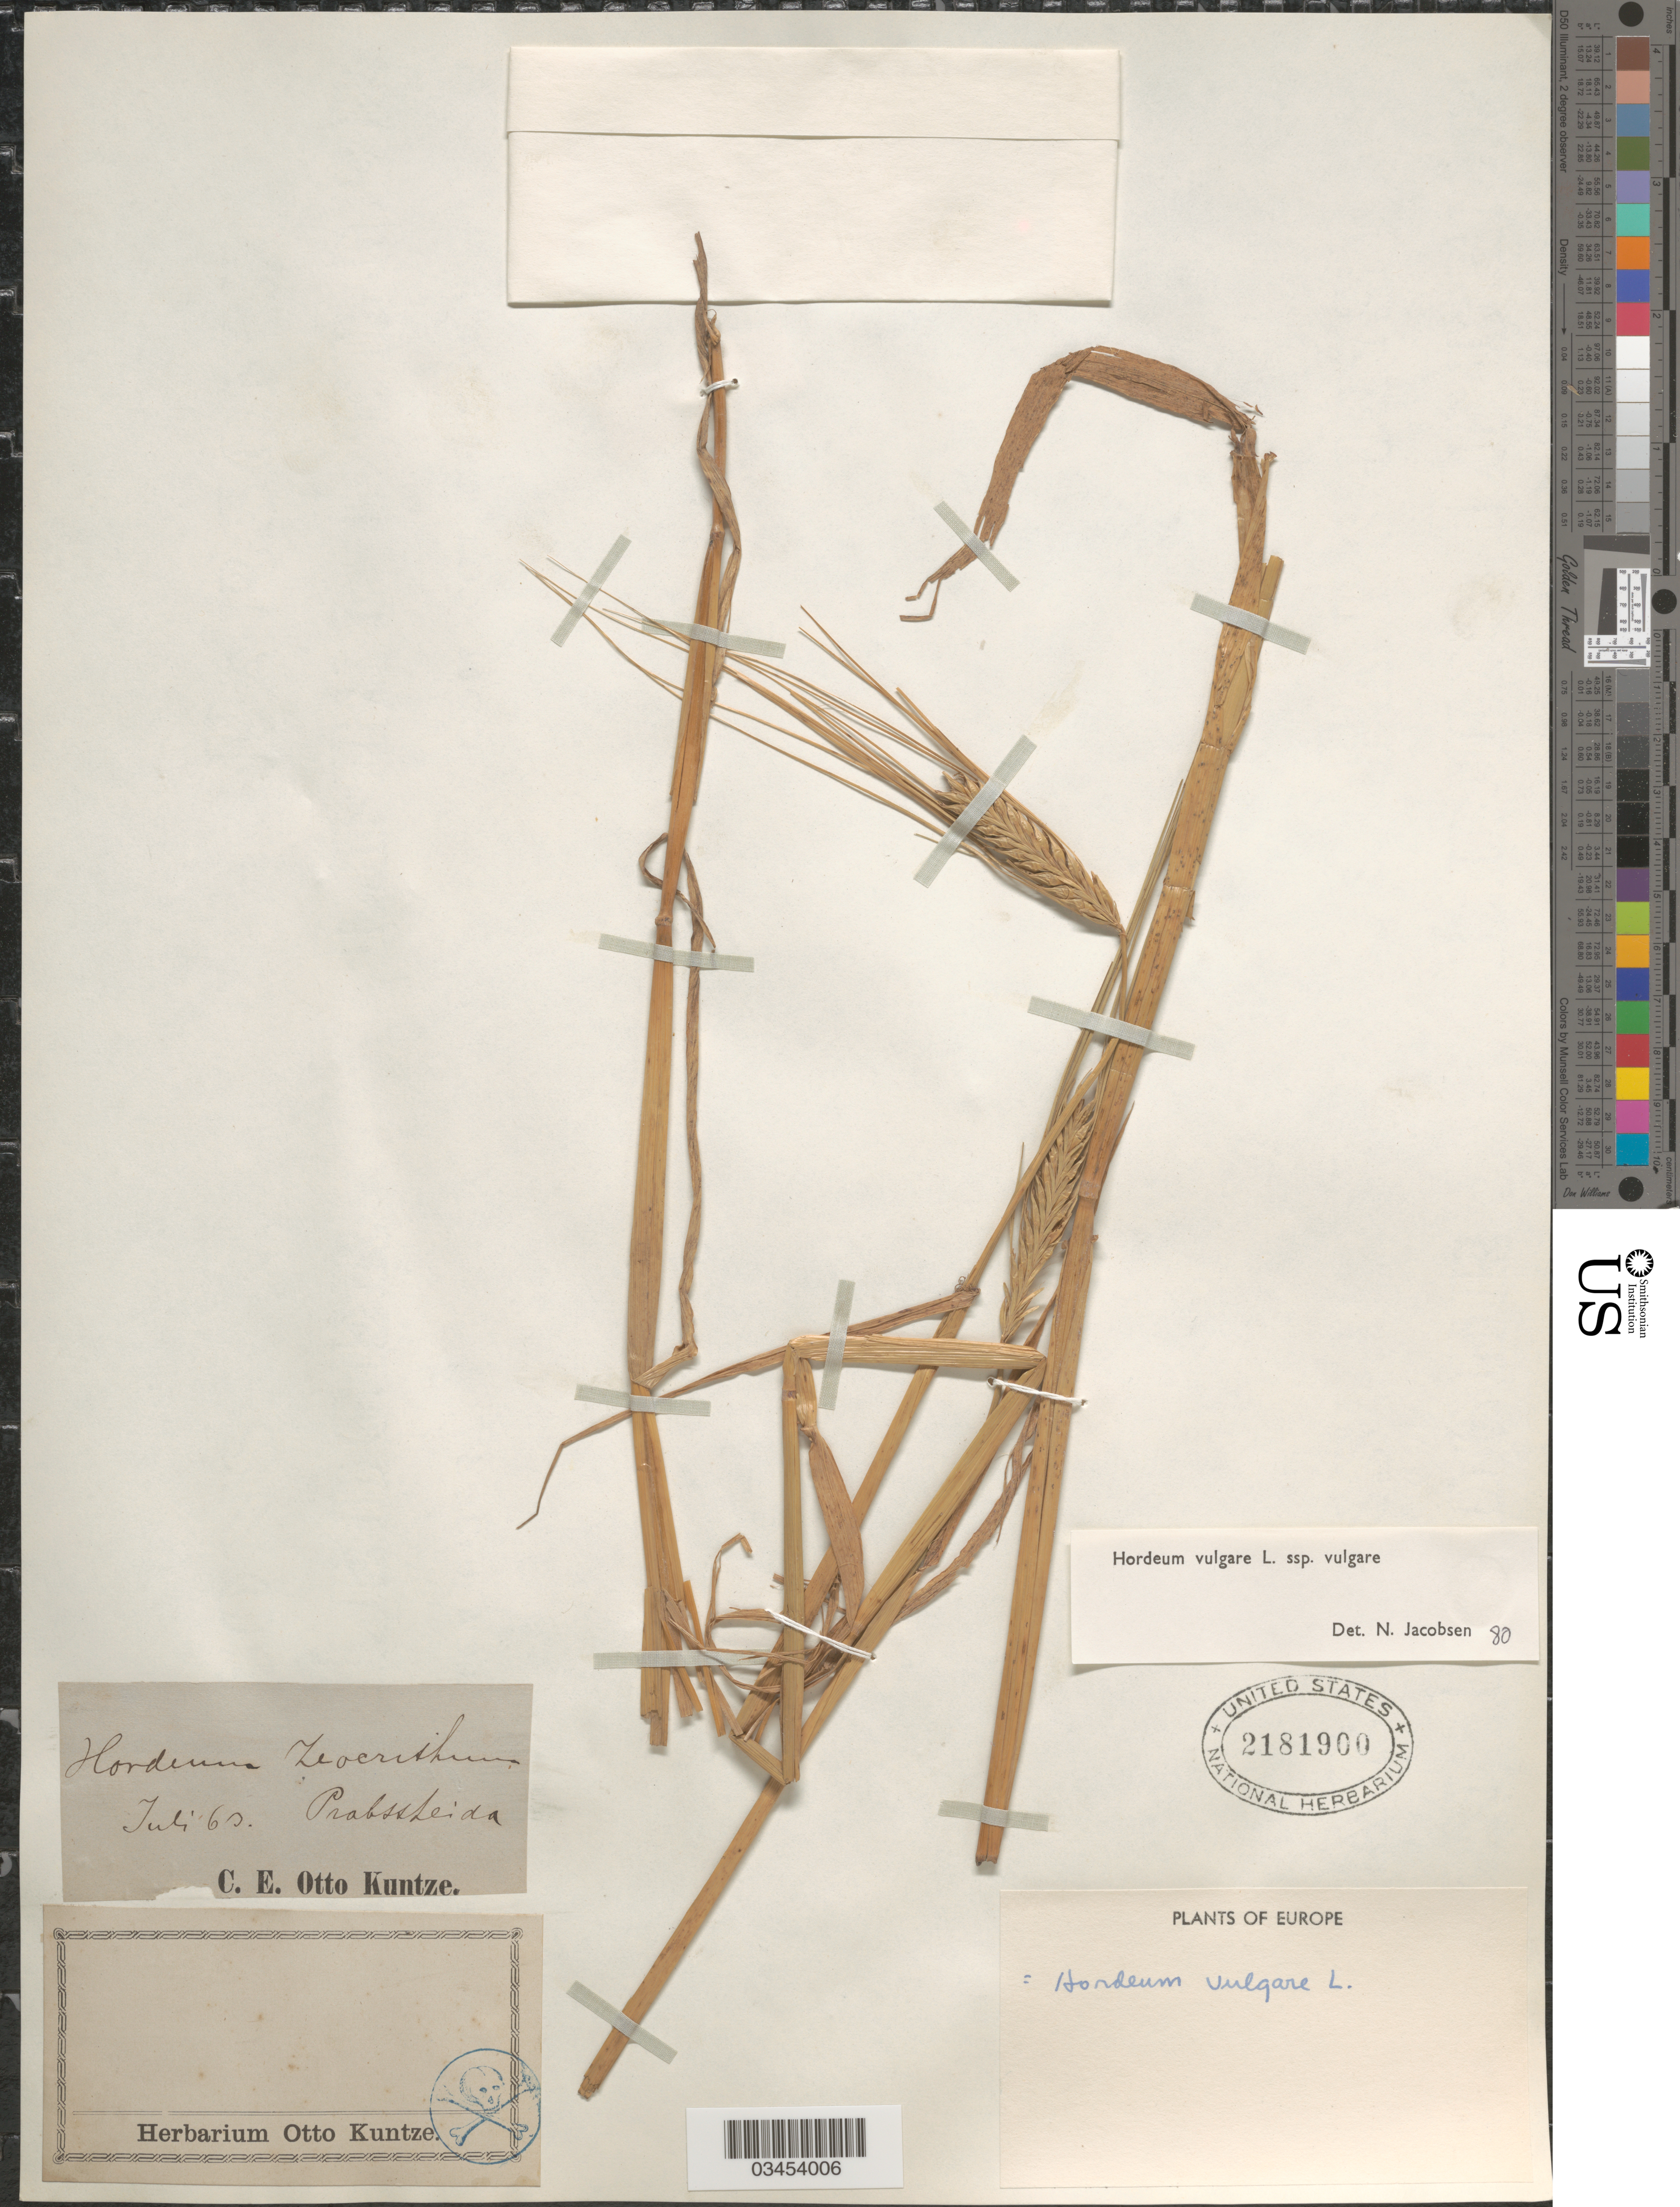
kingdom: Plantae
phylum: Tracheophyta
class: Liliopsida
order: Poales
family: Poaceae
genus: Hordeum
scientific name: Hordeum vulgare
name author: L.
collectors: C.E.O. Kuntze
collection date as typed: Transcribed d/m/y: /7/63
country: Germany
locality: Probstheida. Europe.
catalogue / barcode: US 2181900